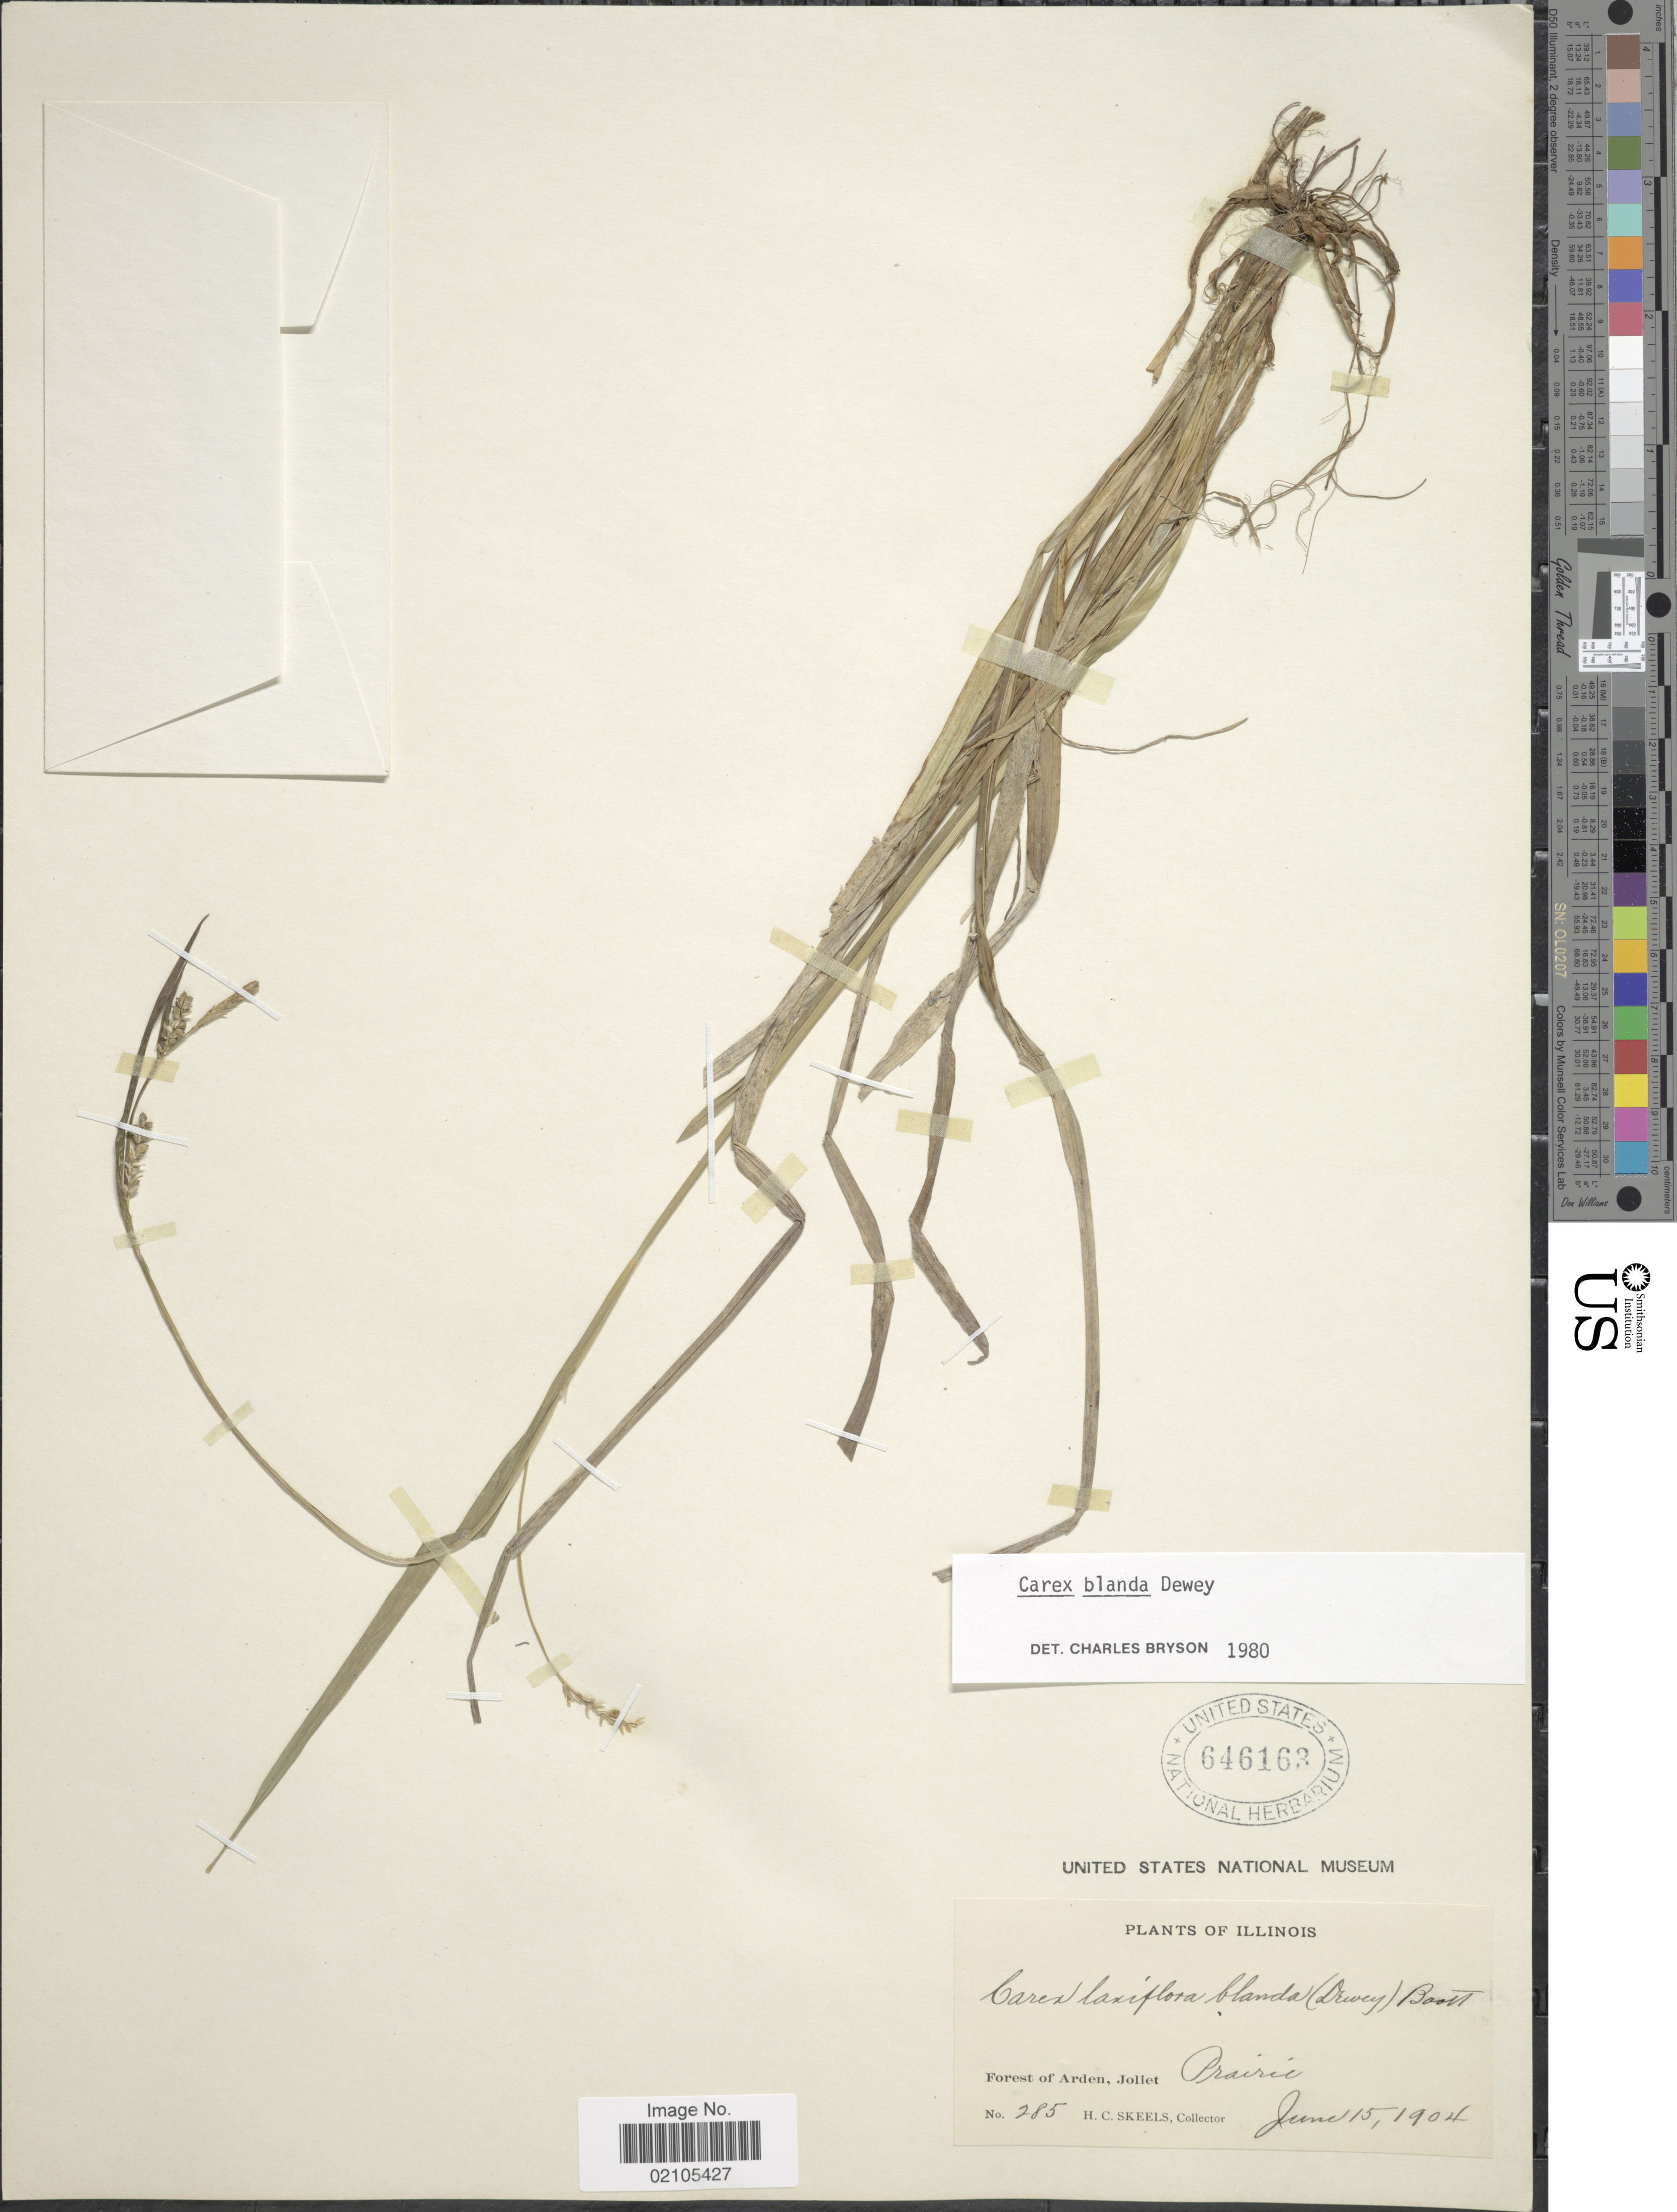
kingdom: Plantae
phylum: Tracheophyta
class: Liliopsida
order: Poales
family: Cyperaceae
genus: Carex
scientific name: Carex blanda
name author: Dewey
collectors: H. Skeels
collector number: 285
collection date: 1904-06-15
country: United States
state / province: Illinois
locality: Forest of Arden, Joliet. Prairie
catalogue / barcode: US 646163